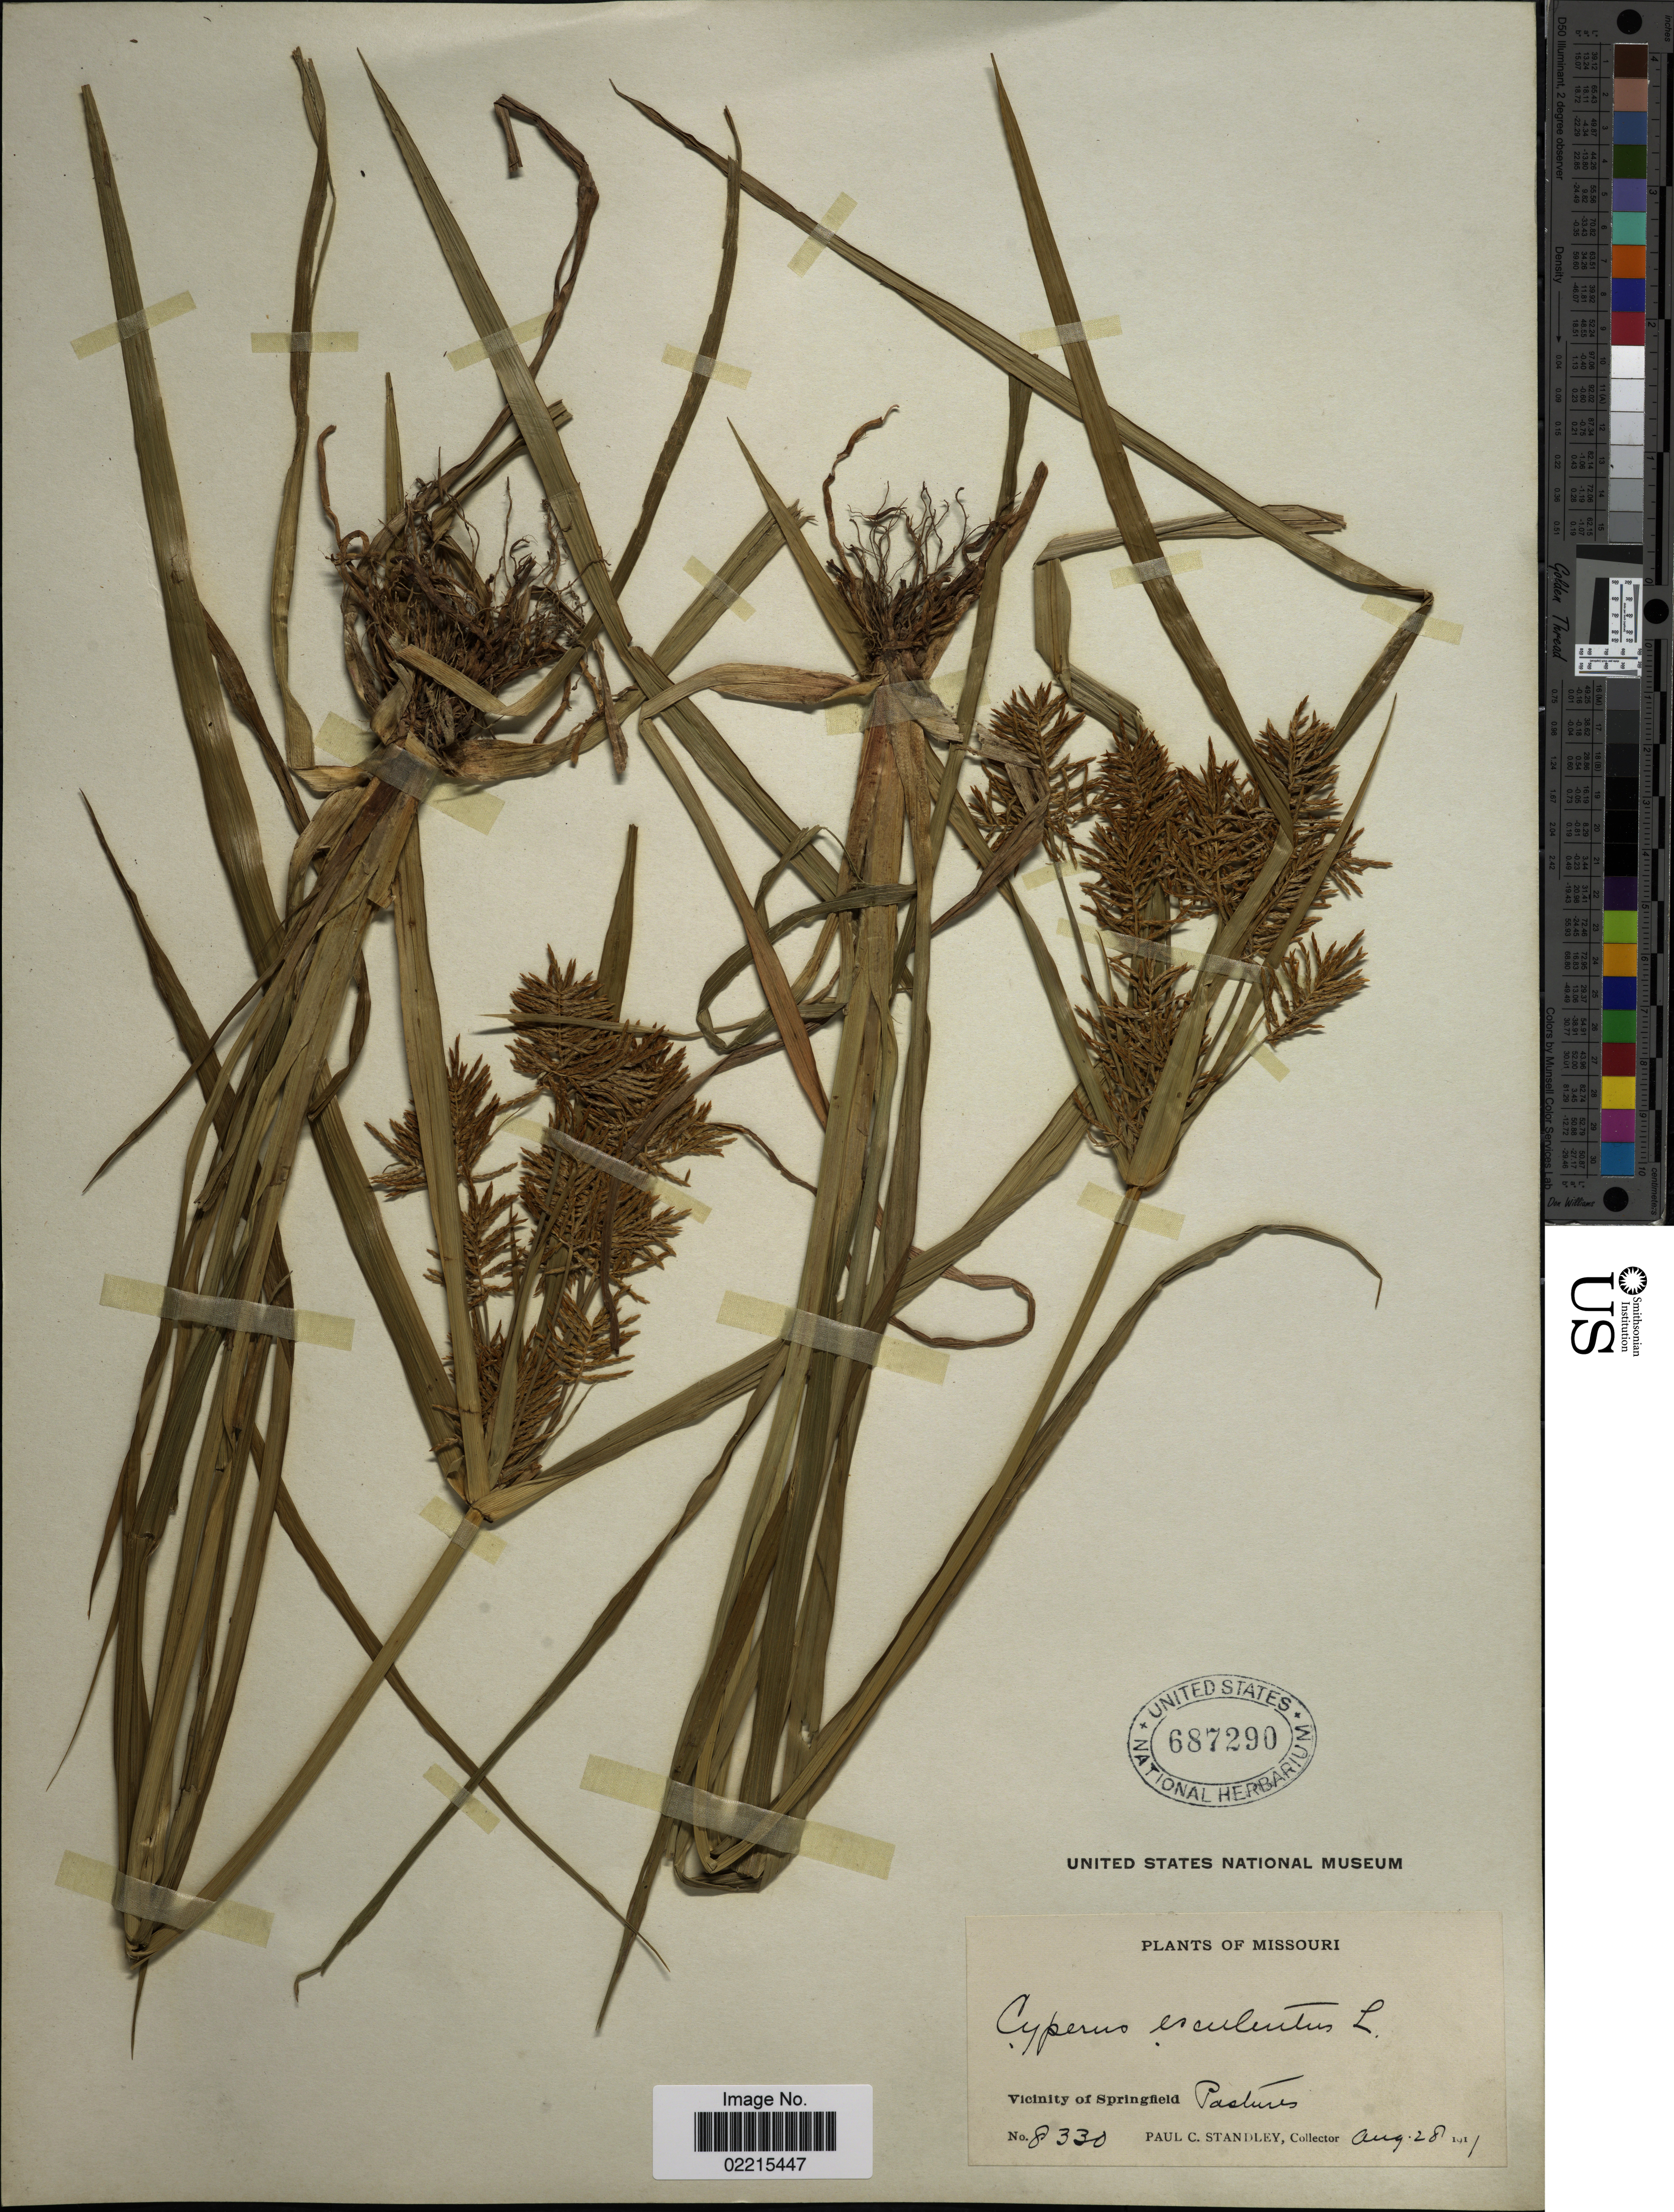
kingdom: Plantae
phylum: Tracheophyta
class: Liliopsida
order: Poales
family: Cyperaceae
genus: Cyperus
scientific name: Cyperus esculentus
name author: L.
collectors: P. C. Standley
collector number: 8330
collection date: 1911-08-28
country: United States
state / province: Missouri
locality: Vicinity of Springfield, Pastures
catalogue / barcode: US 687290